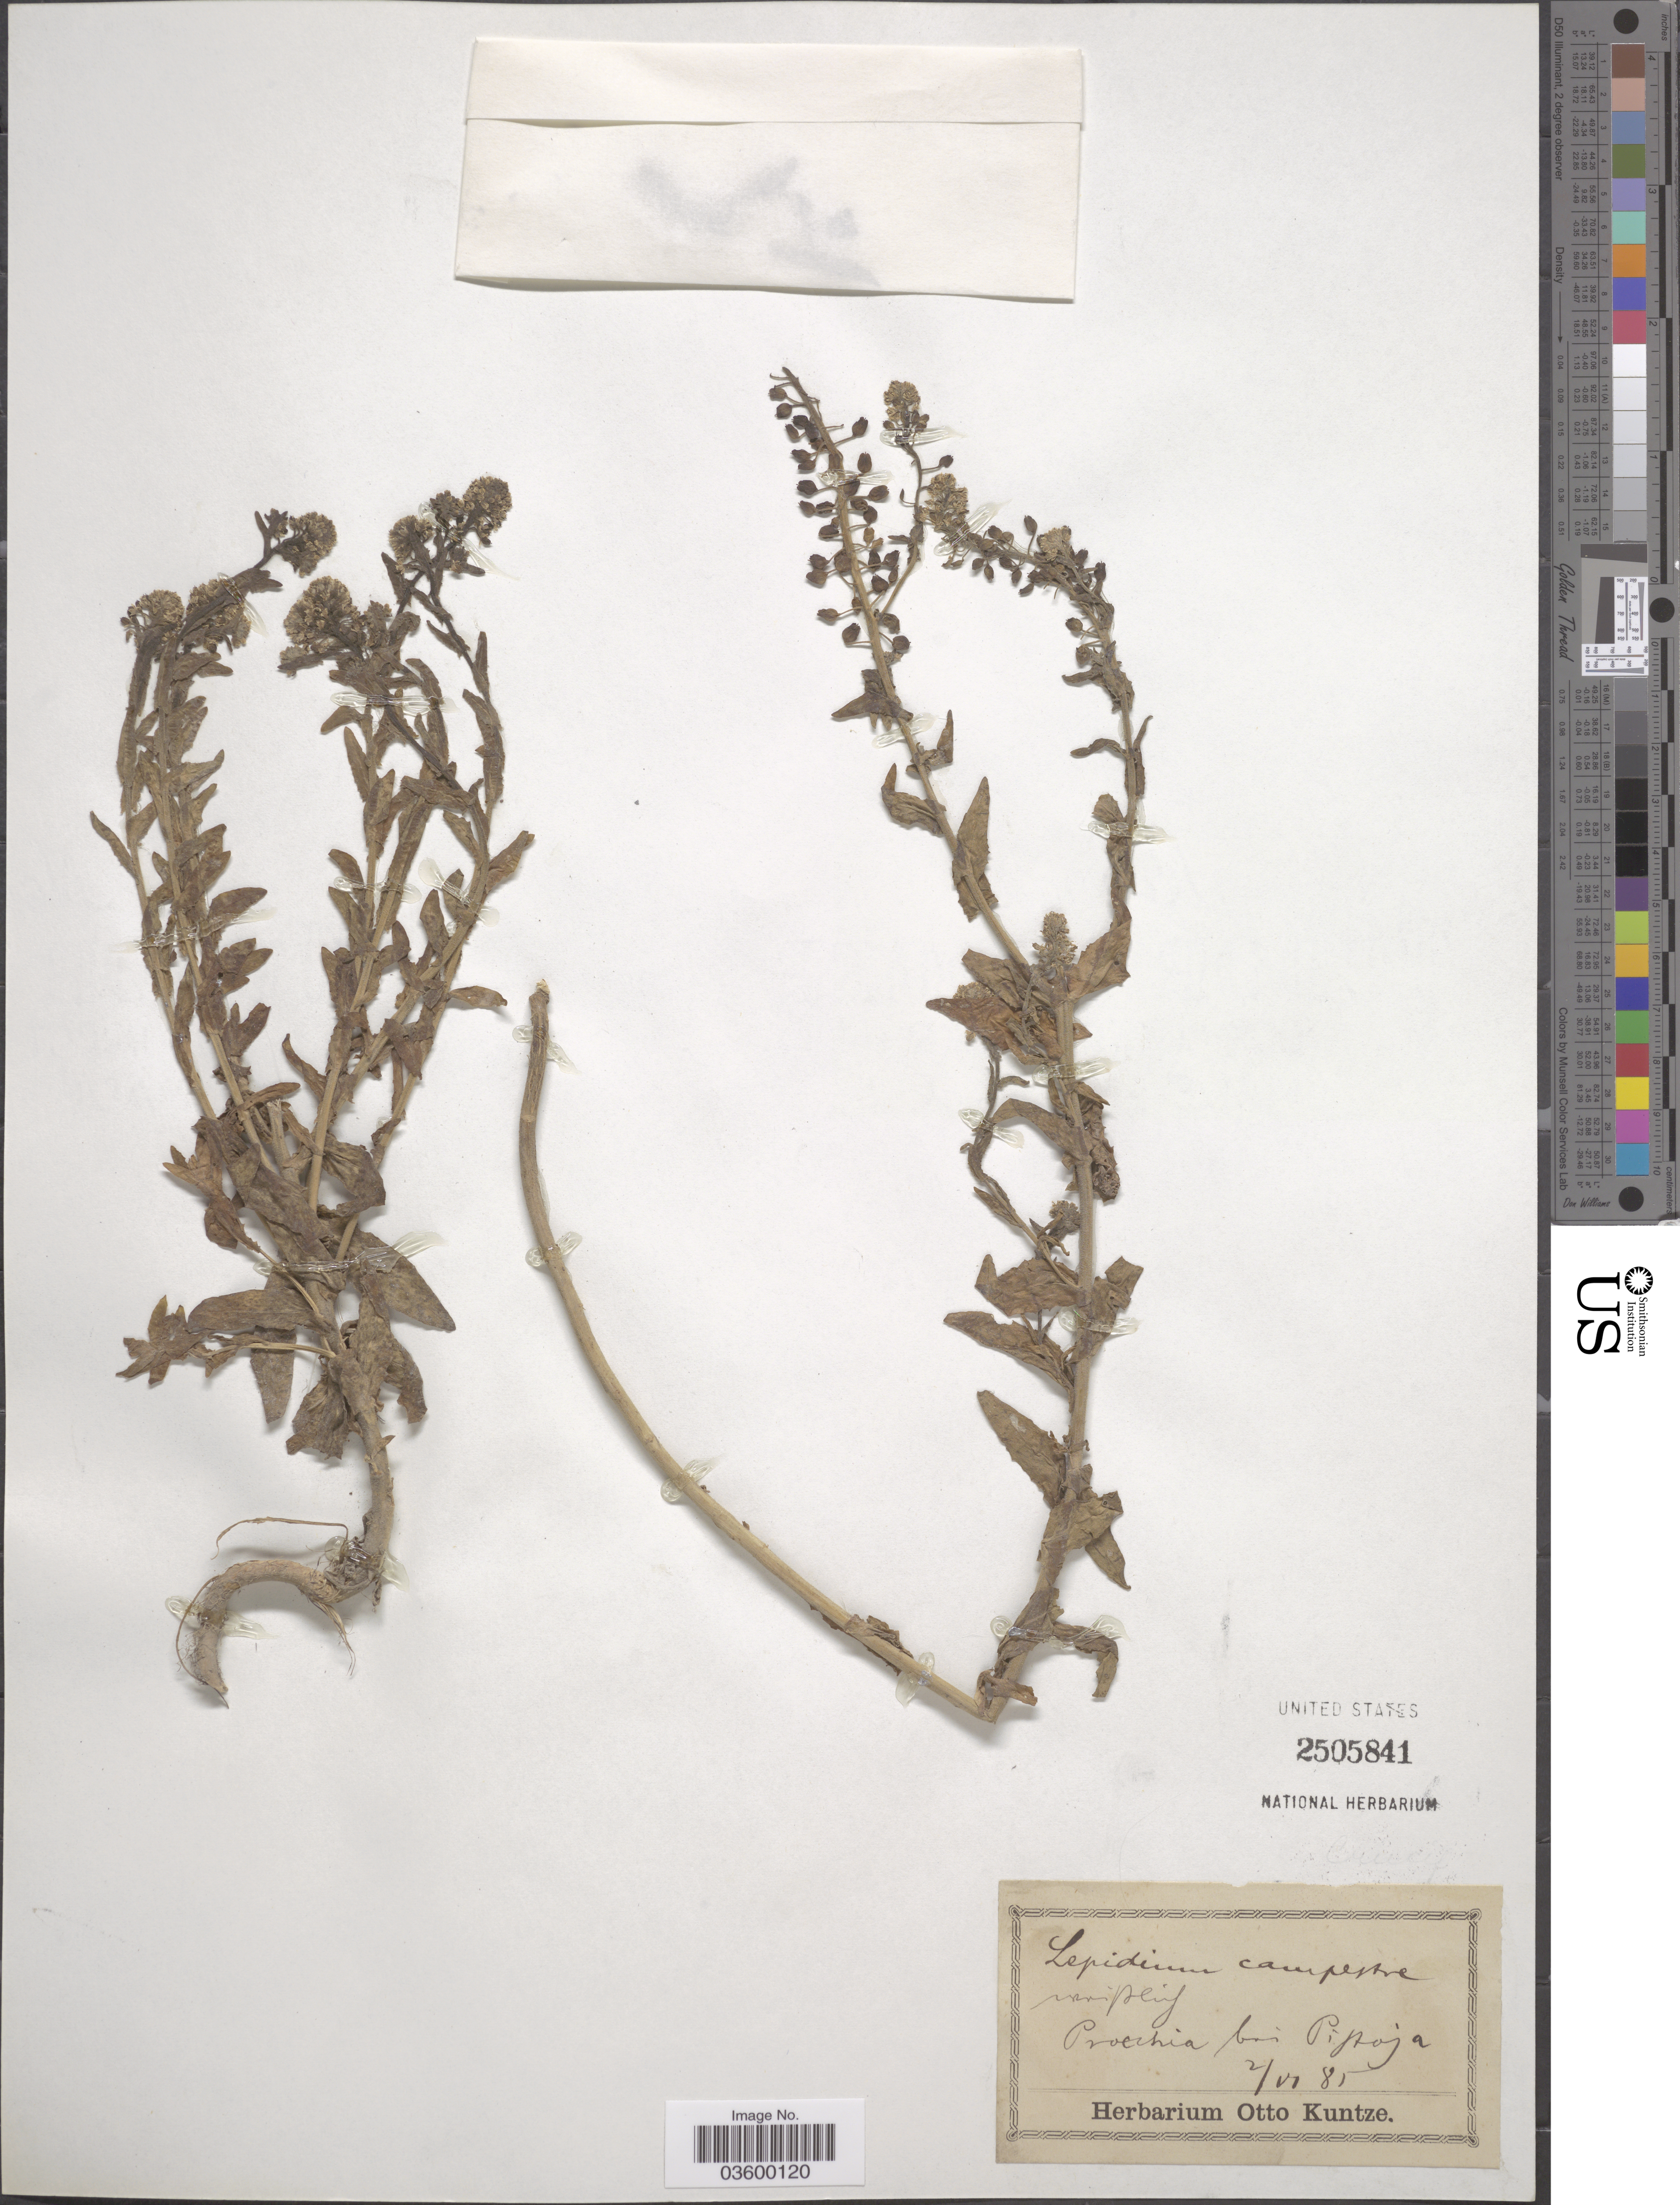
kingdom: Plantae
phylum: Tracheophyta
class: Magnoliopsida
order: Brassicales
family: Brassicaceae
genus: Lepidium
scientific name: Lepidium campestre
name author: (L.) W.T. Aiton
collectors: ex herb. Otto Kuntze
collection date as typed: Transcribed d/m/y: 2/6/85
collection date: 1885-06-02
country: Italy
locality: Procchia bei Pipoja. [interpreted]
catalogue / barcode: US 2505841